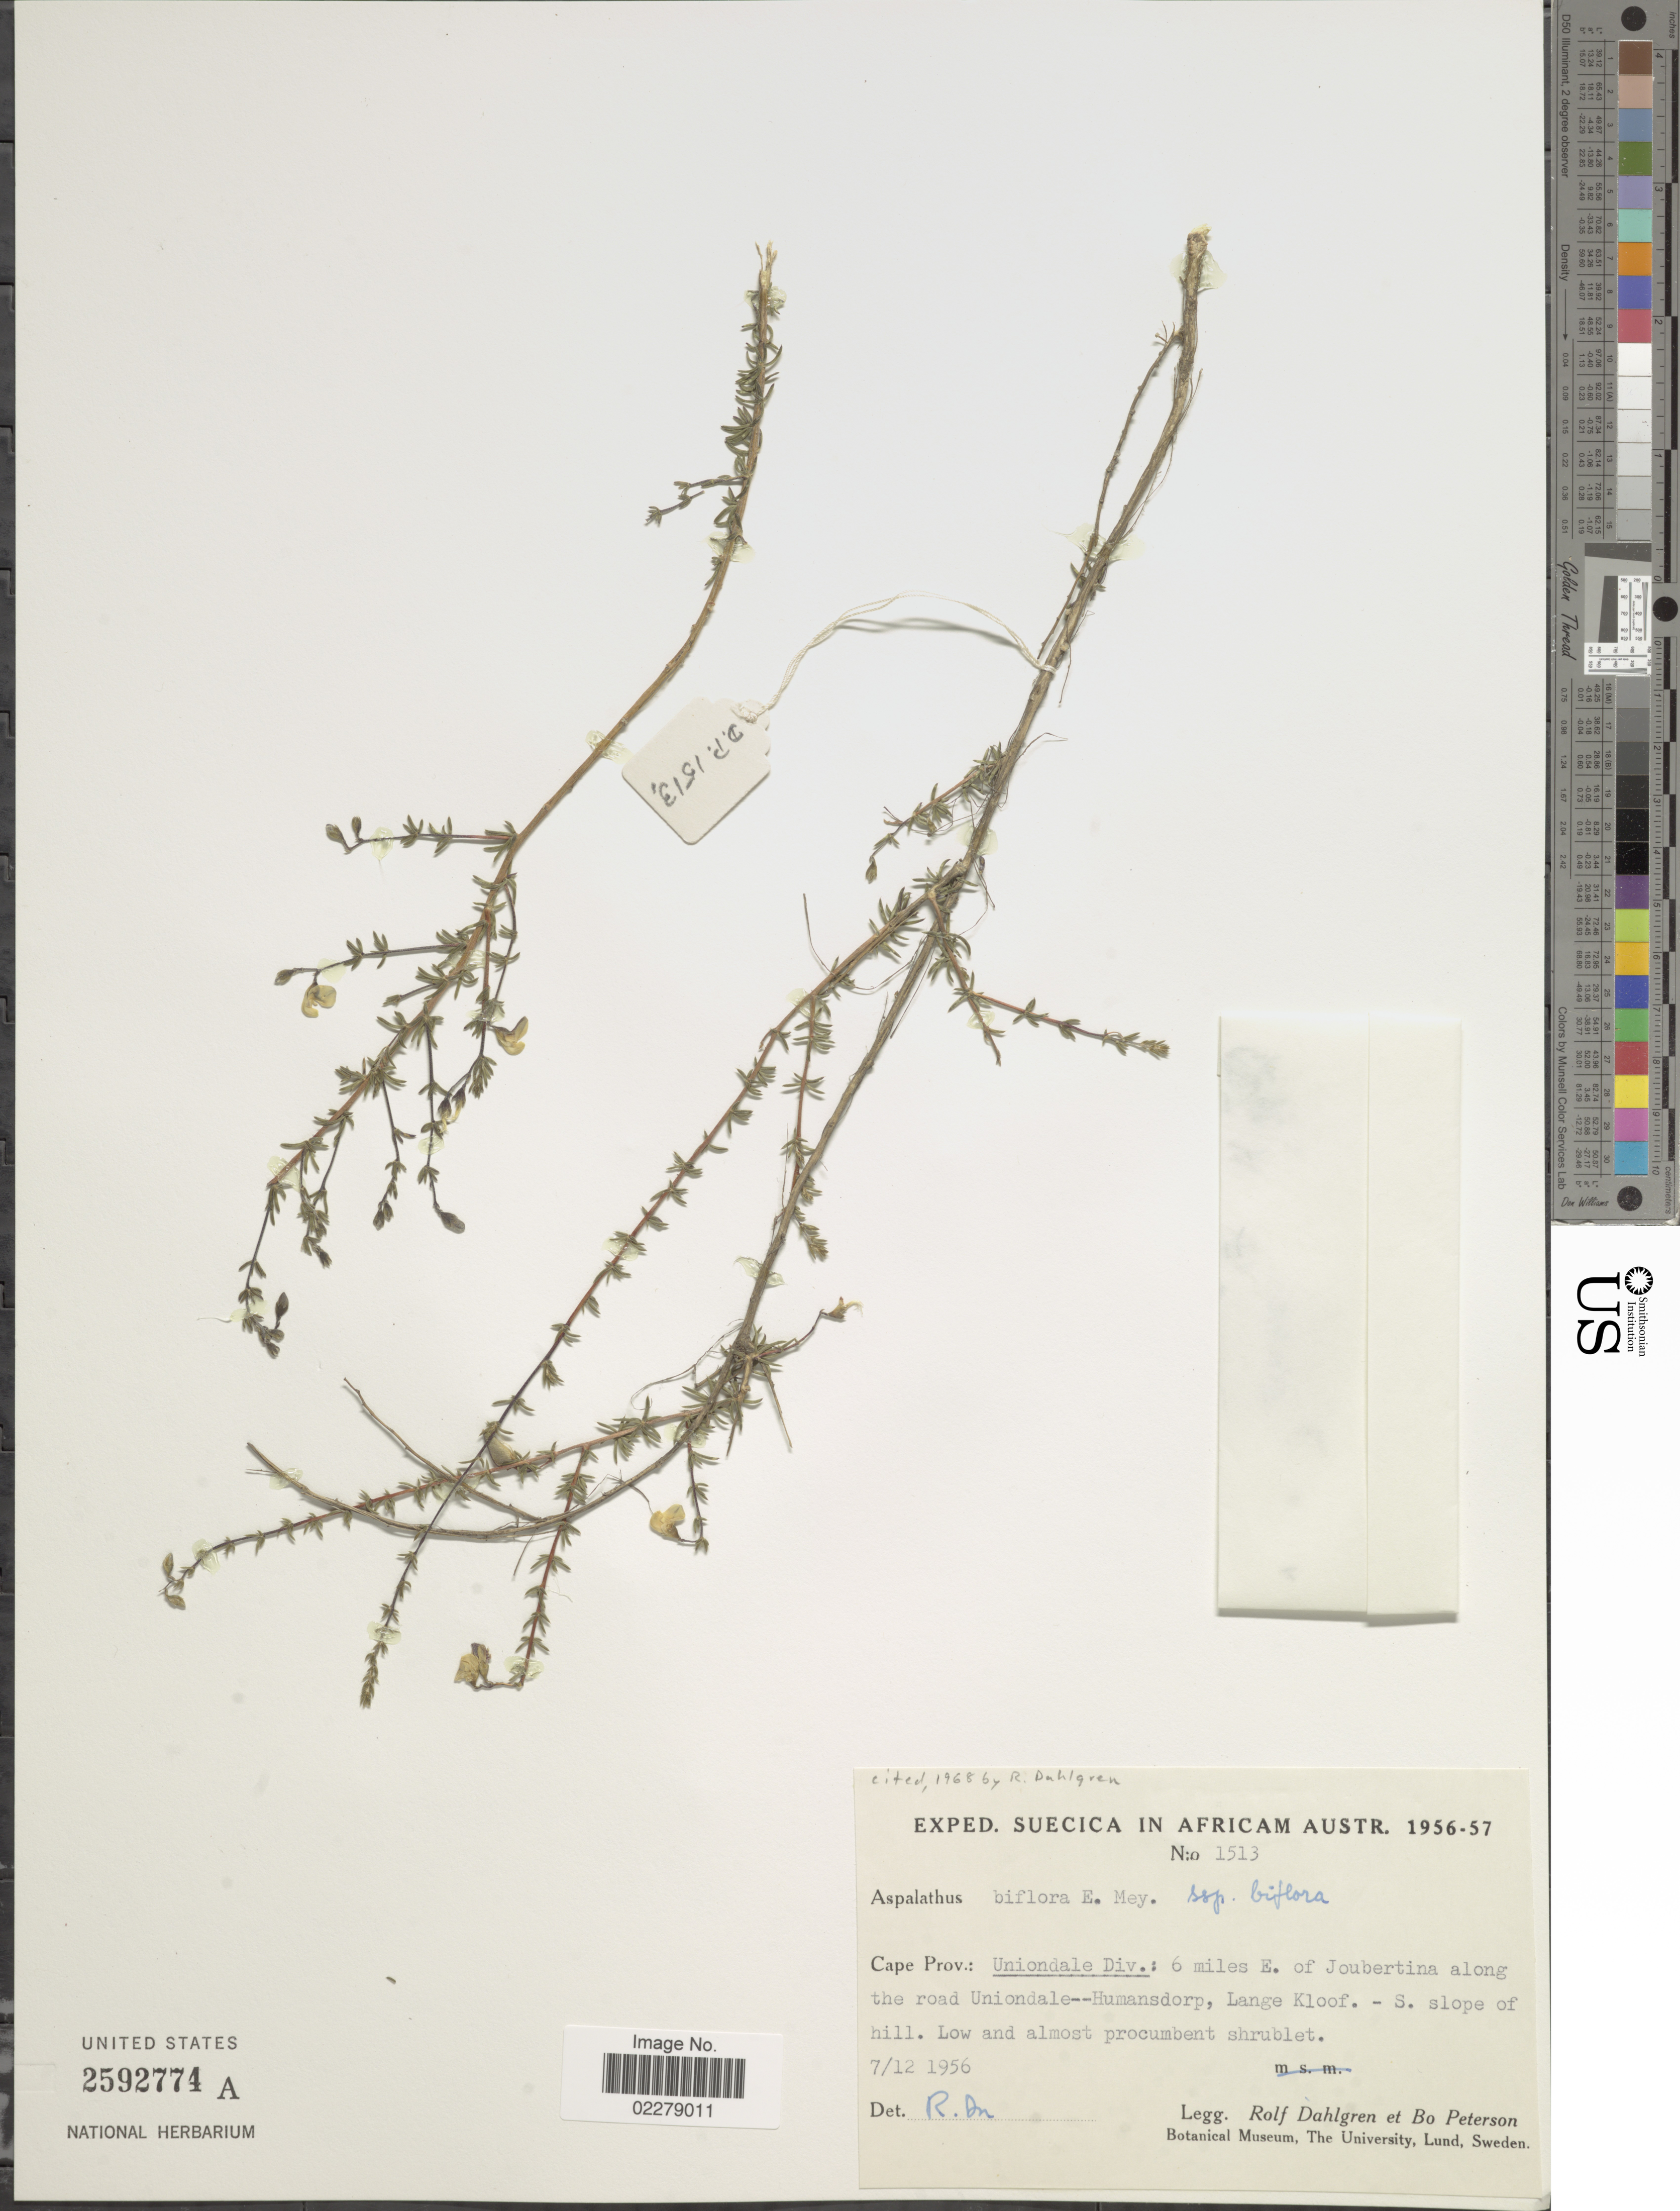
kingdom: Plantae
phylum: Tracheophyta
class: Magnoliopsida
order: Fabales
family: Fabaceae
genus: Aspalathus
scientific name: Aspalathus biflora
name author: E. Mey.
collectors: R. Dahlgren & B. H. Peterson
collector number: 1513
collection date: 1956-12-07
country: South Africa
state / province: Western Cape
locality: Uniondale Div.: 6 miles E. of Joubertina along the road Uniondale- Humansdorp, Lange Kloof.- S. slope of hill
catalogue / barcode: US 2592774A